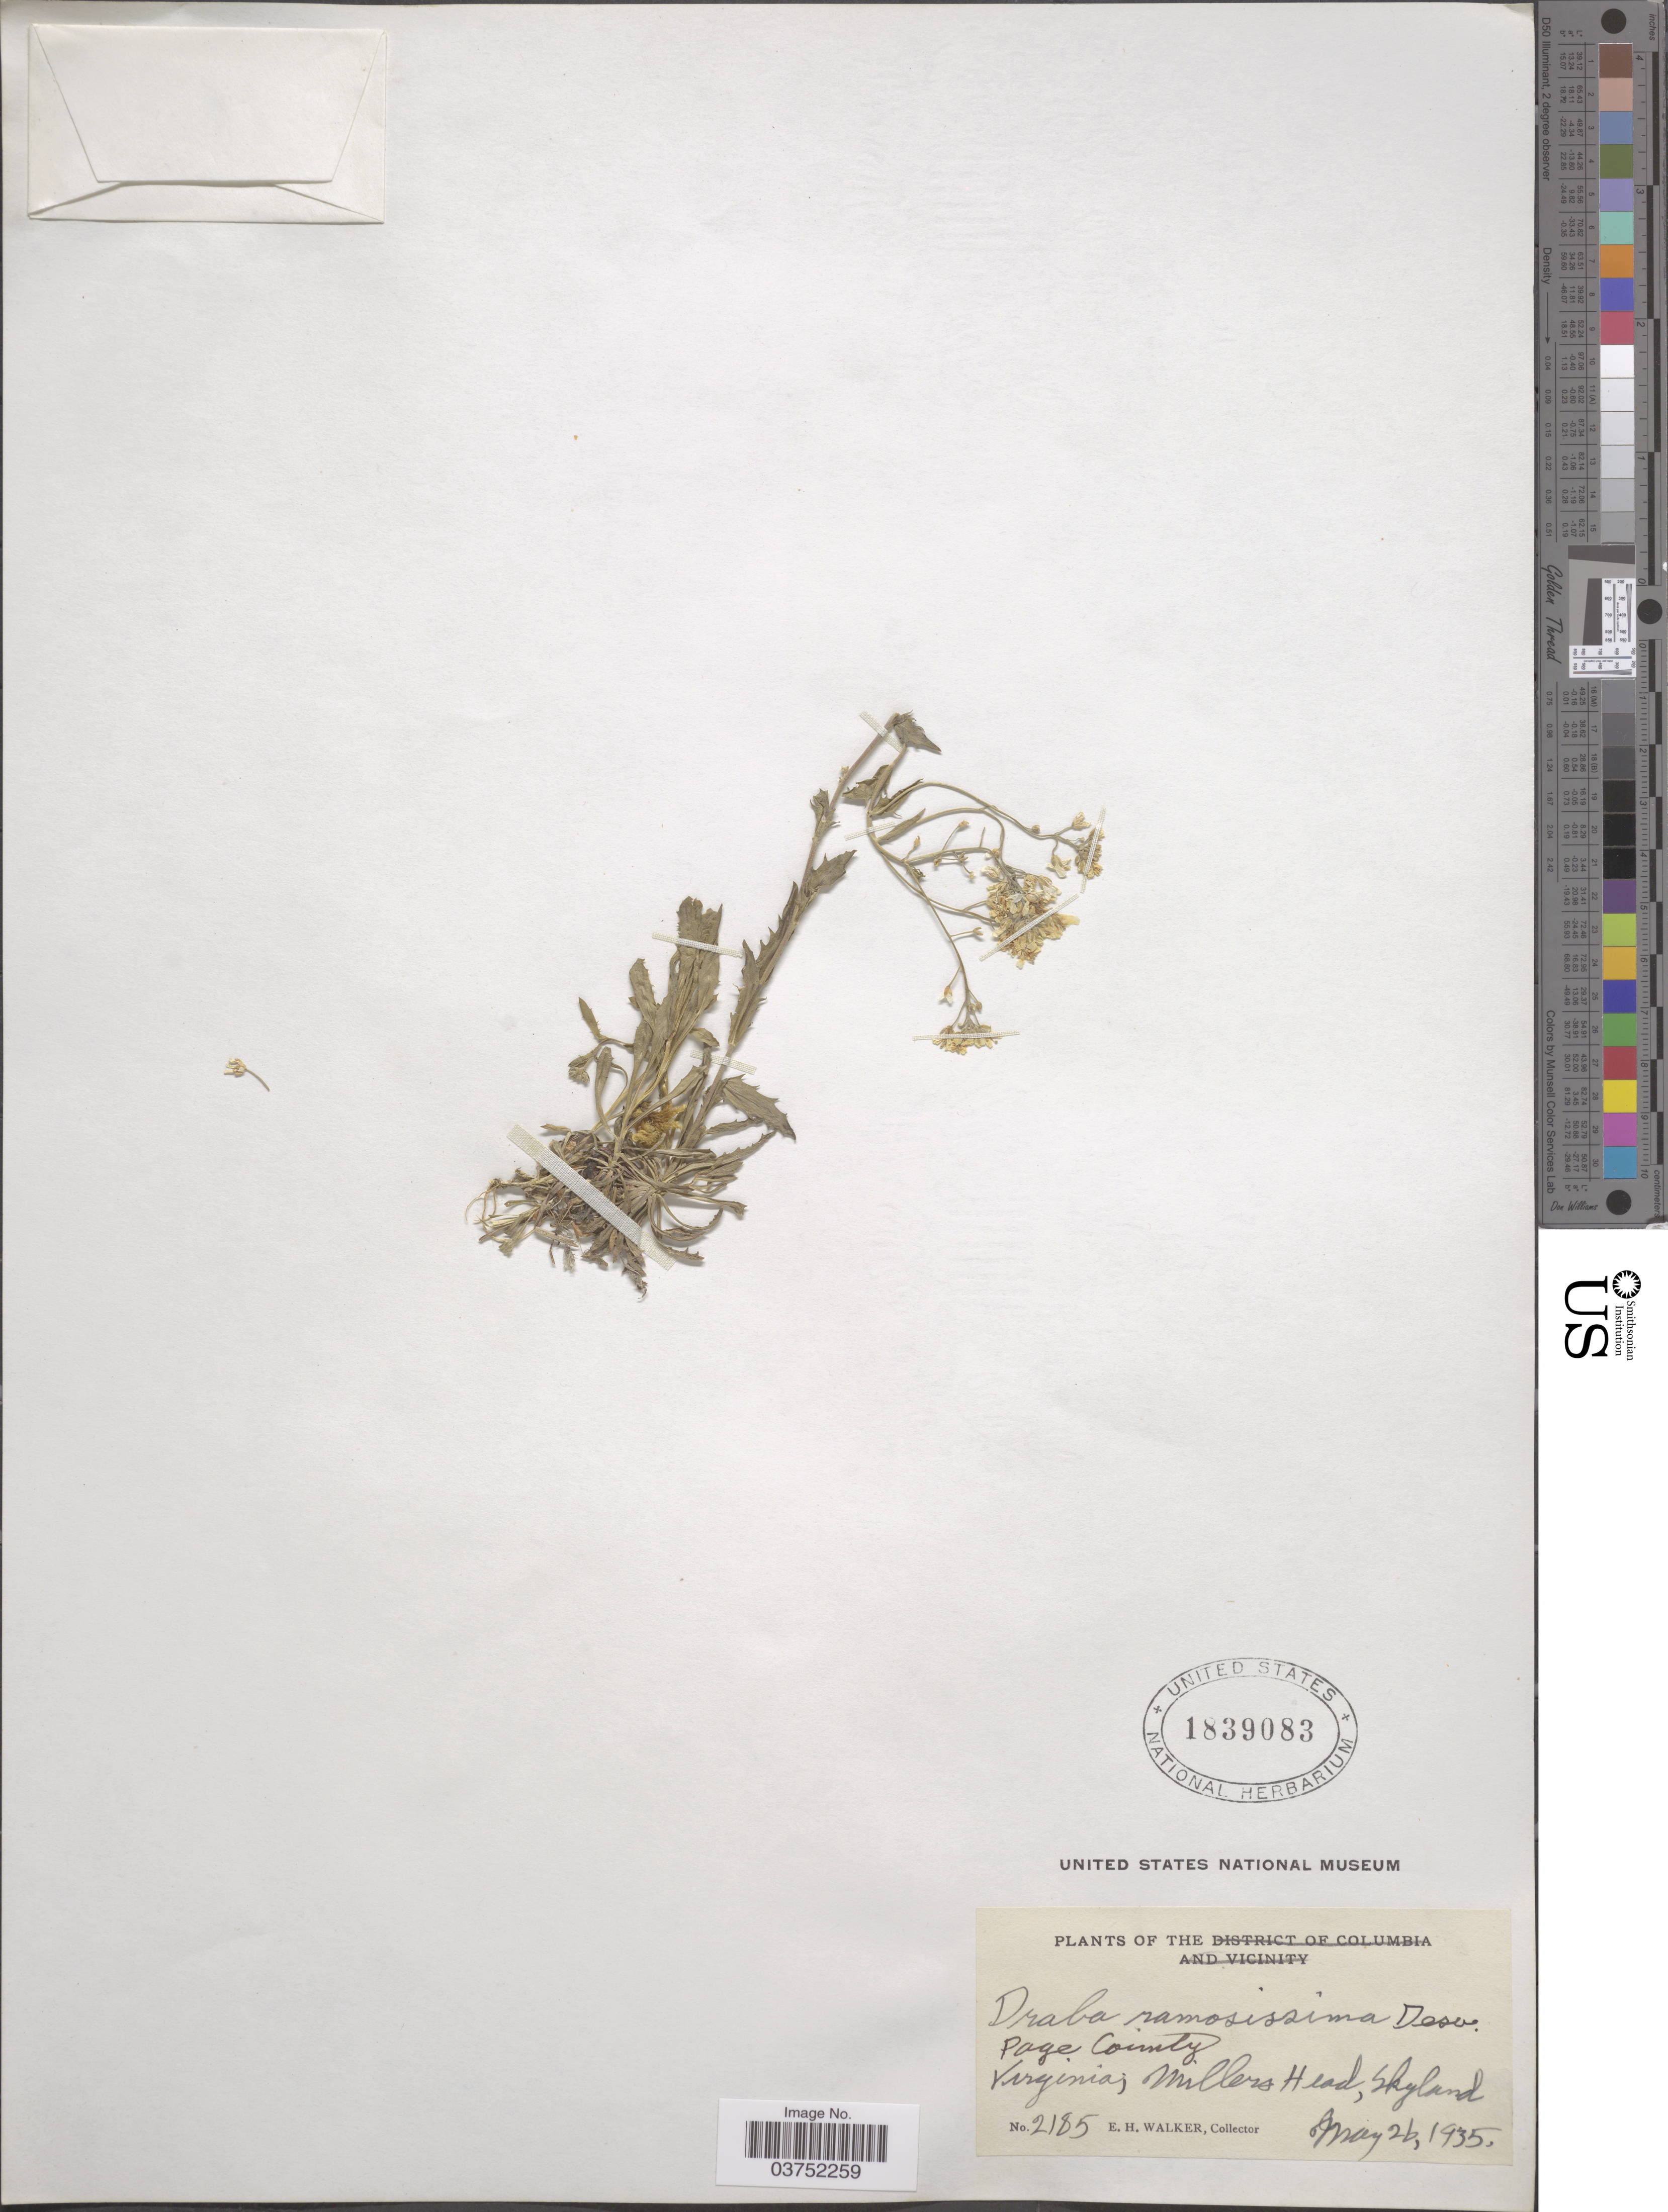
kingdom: Plantae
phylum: Tracheophyta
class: Magnoliopsida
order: Brassicales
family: Brassicaceae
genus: Draba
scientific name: Draba ramosissima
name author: Desv.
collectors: E. H. Walker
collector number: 2185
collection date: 1935-05-26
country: United States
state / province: Virginia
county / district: Page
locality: Millers Head, Skyland. Page County.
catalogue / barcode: US 1839083